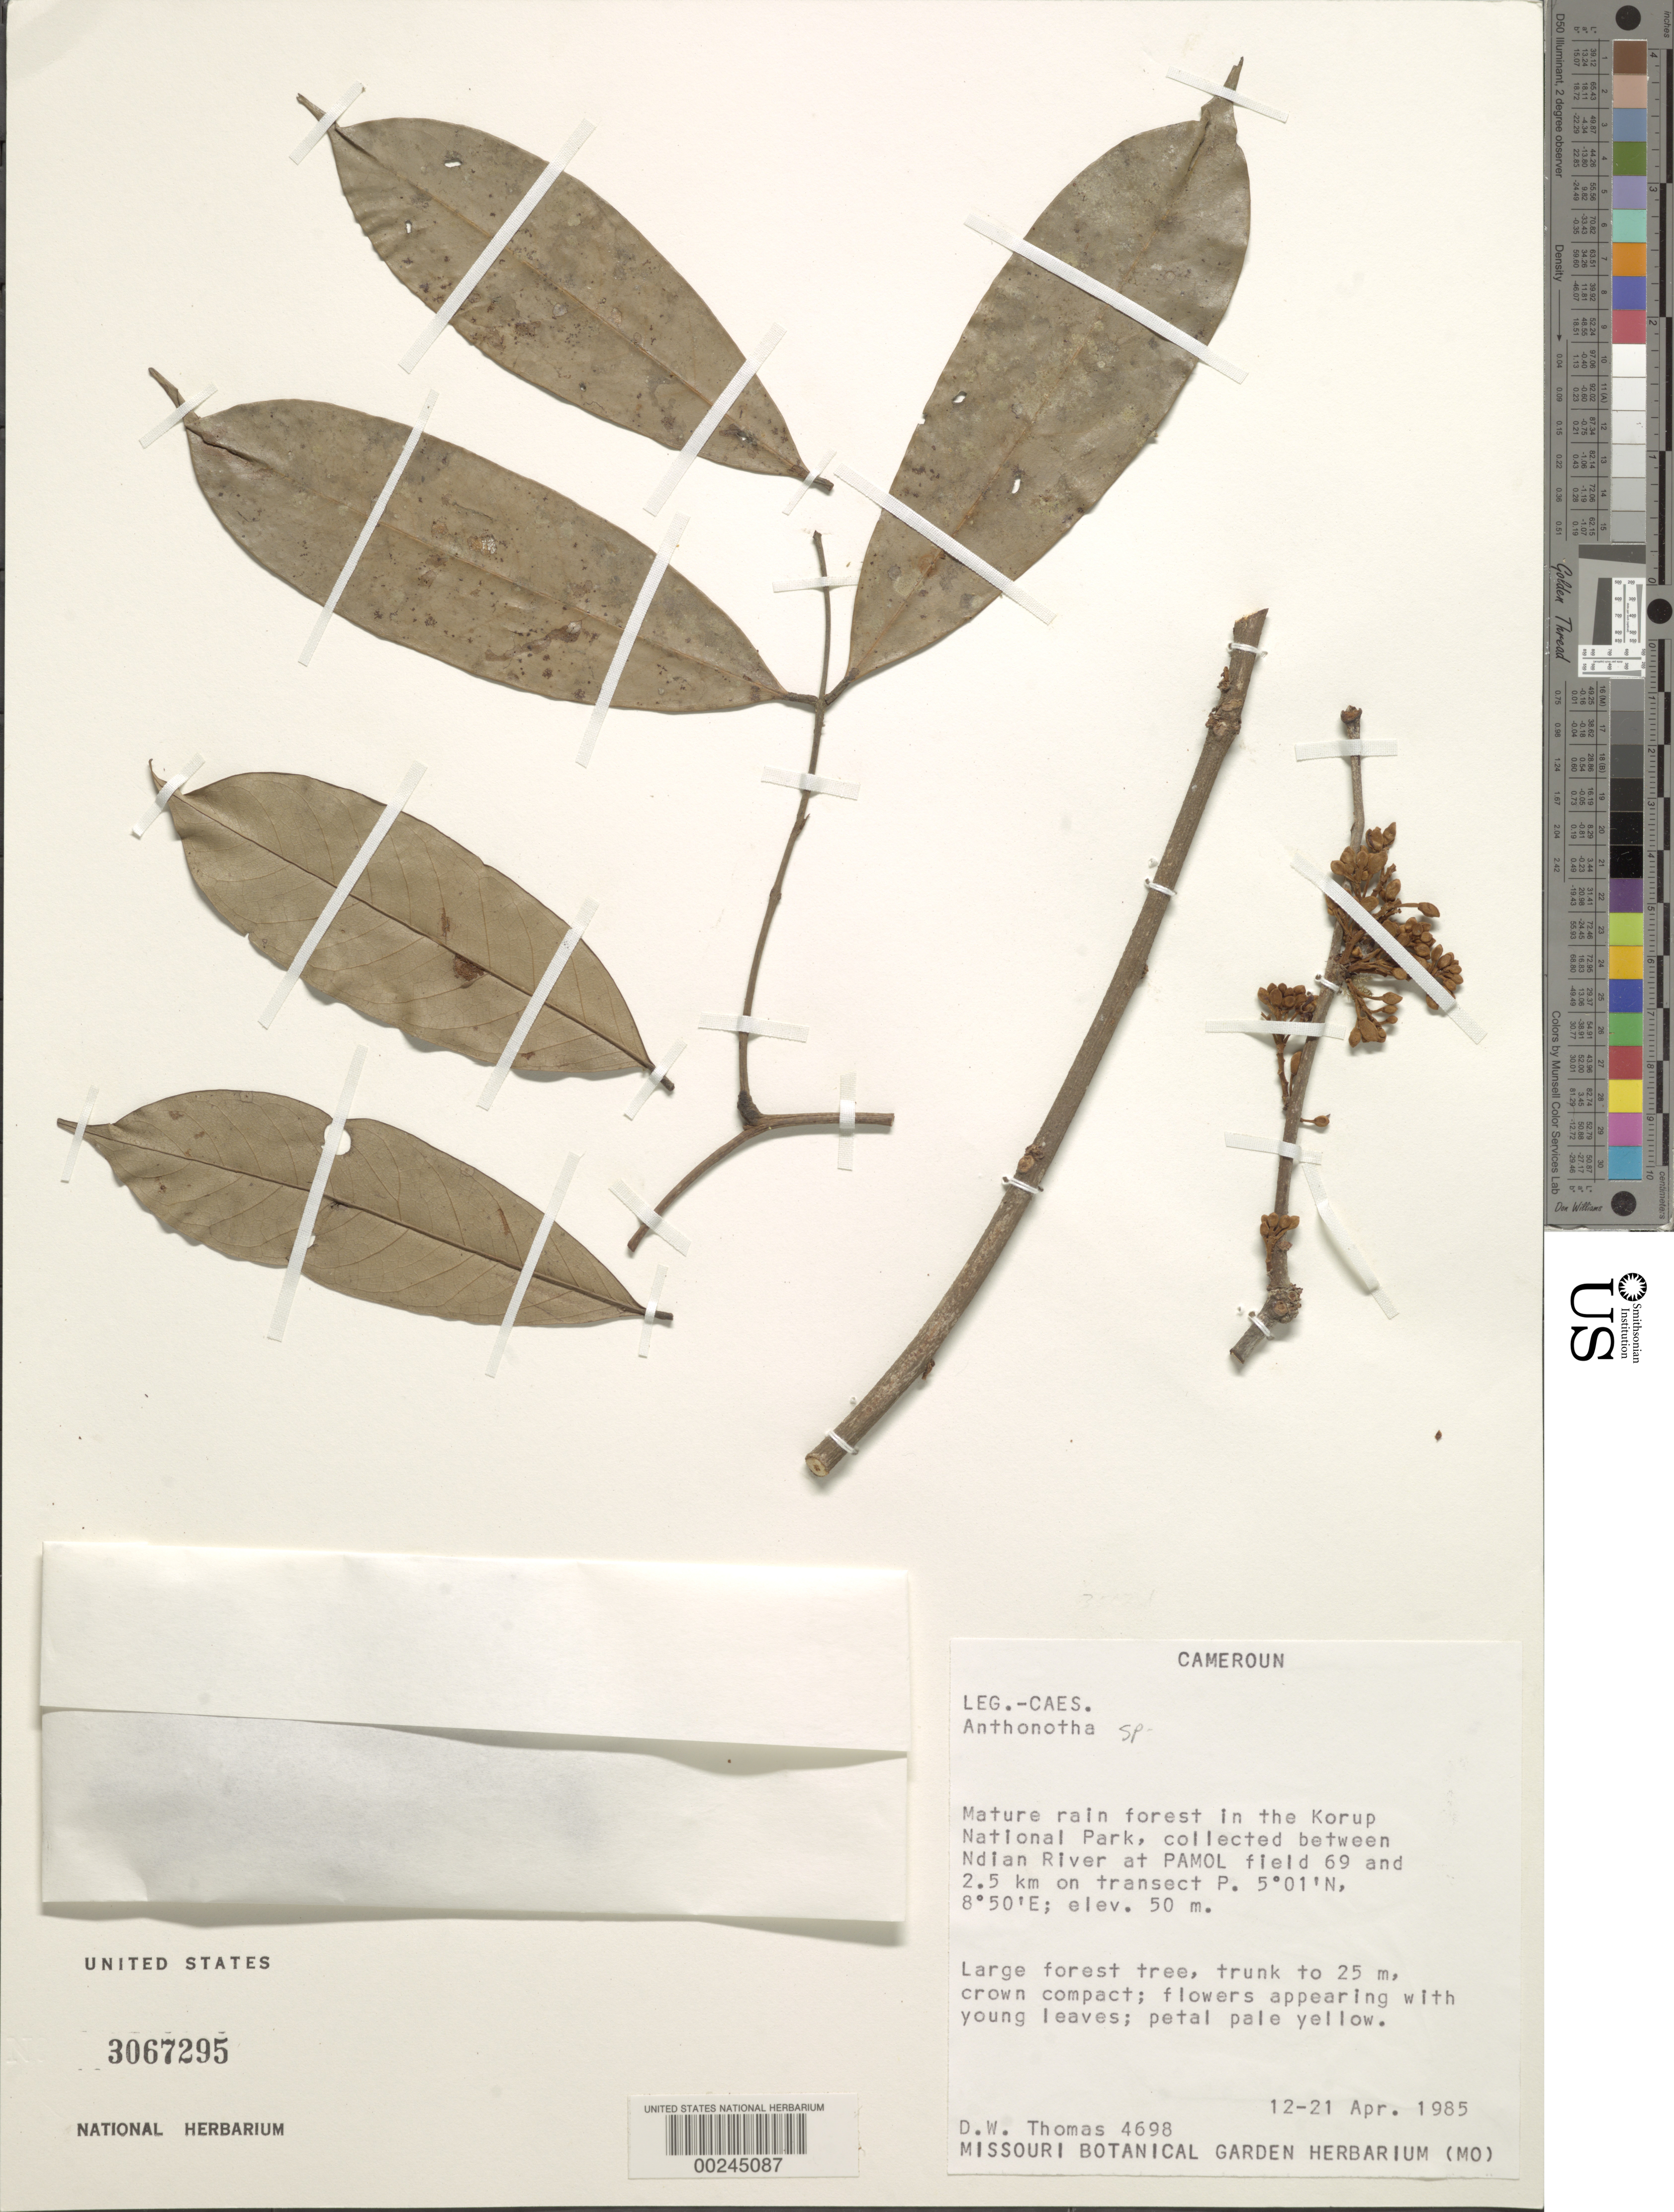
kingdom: Plantae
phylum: Tracheophyta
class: Magnoliopsida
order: Fabales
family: Fabaceae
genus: Anthonotha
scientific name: Anthonotha sp.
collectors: D. W. Thomas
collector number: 4698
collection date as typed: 12 Apr 1985 to 21 Apr 1985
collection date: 1985-04-12/1985-04-21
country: Cameroon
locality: Korup National Park, between Ndian River at PAMOL field 69 and 2.5 km on transect P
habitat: Mature rain forest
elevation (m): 50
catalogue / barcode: US 3067295